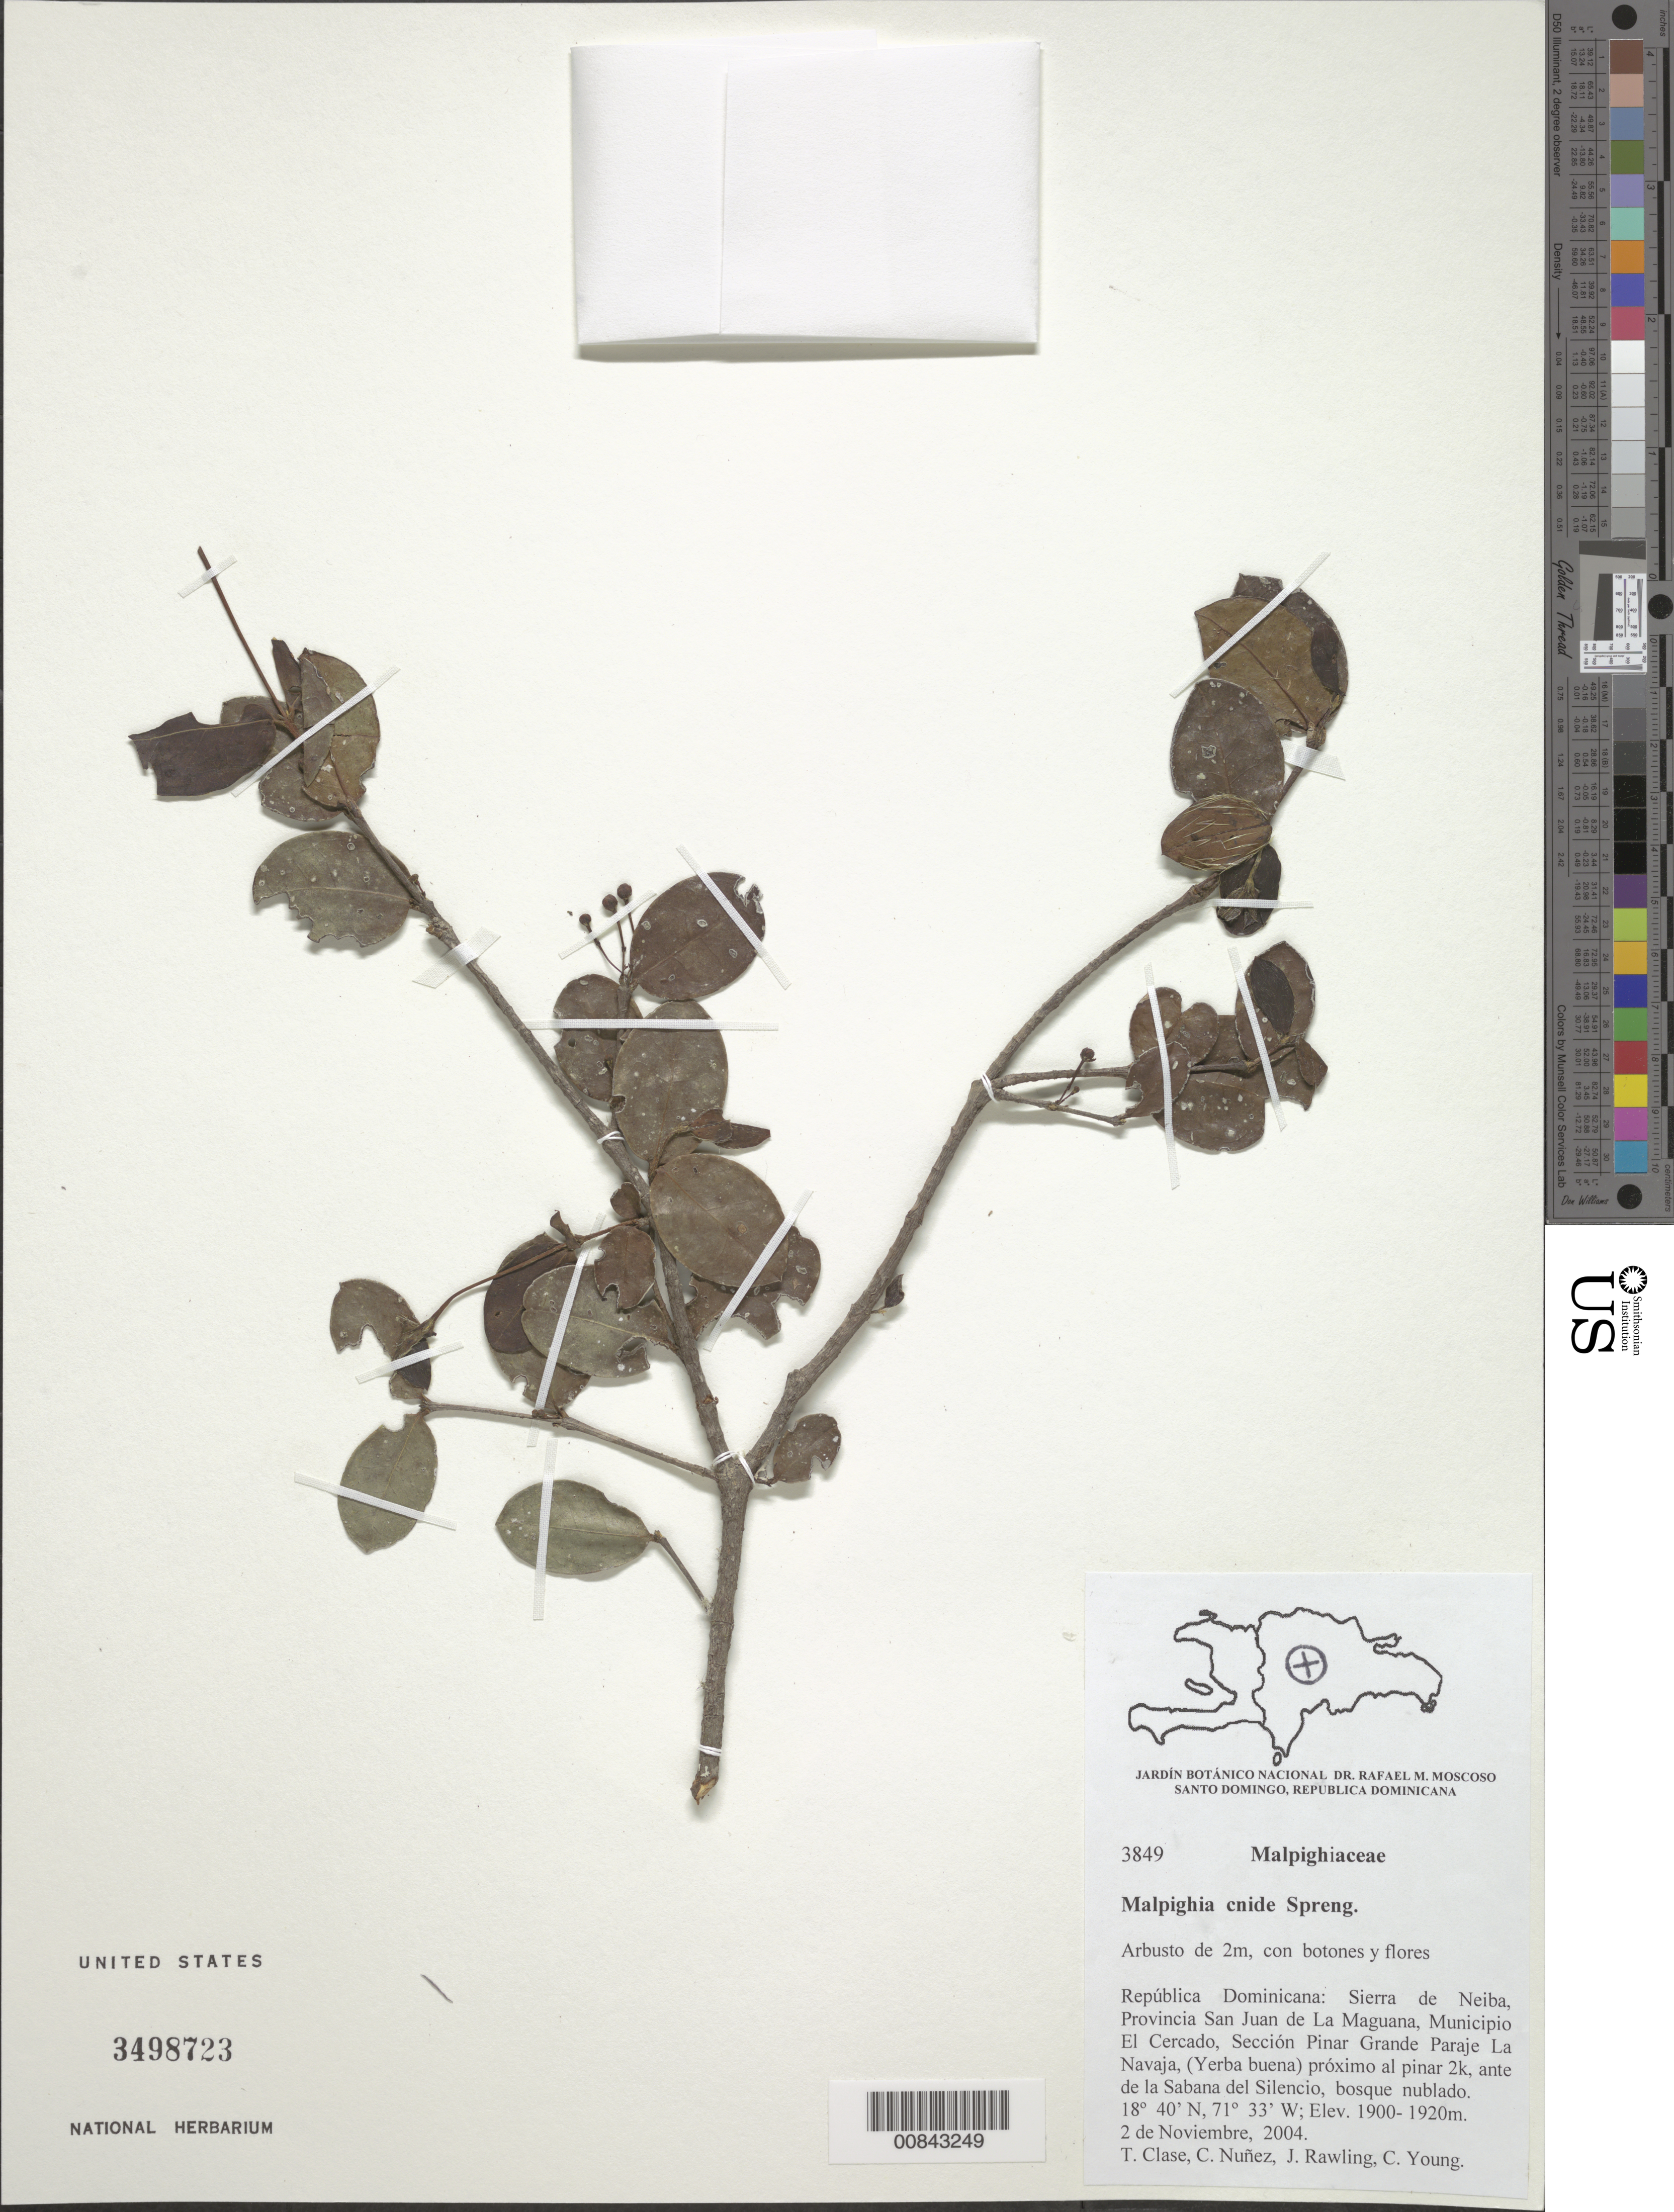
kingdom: Plantae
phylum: Tracheophyta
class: Magnoliopsida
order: Malpighiales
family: Malpighiaceae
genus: Malpighia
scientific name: Malpighia cnide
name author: Spreng.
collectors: T. Clase, C. Nunez, J. Rawling & C. Young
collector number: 3849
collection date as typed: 02 Nov 2004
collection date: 2004-11-02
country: Dominican Republic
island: Hispaniola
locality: Sierra de Neiba, Prov. San Juan de La Maguana, Mun. El Cercado, Sección Pinar Grande Paraje La Navaja (Yerba buena), próximo al pinar 2k, ante de la Sabana del Silencio.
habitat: Bosque nublado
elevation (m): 1900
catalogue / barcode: US 3498723